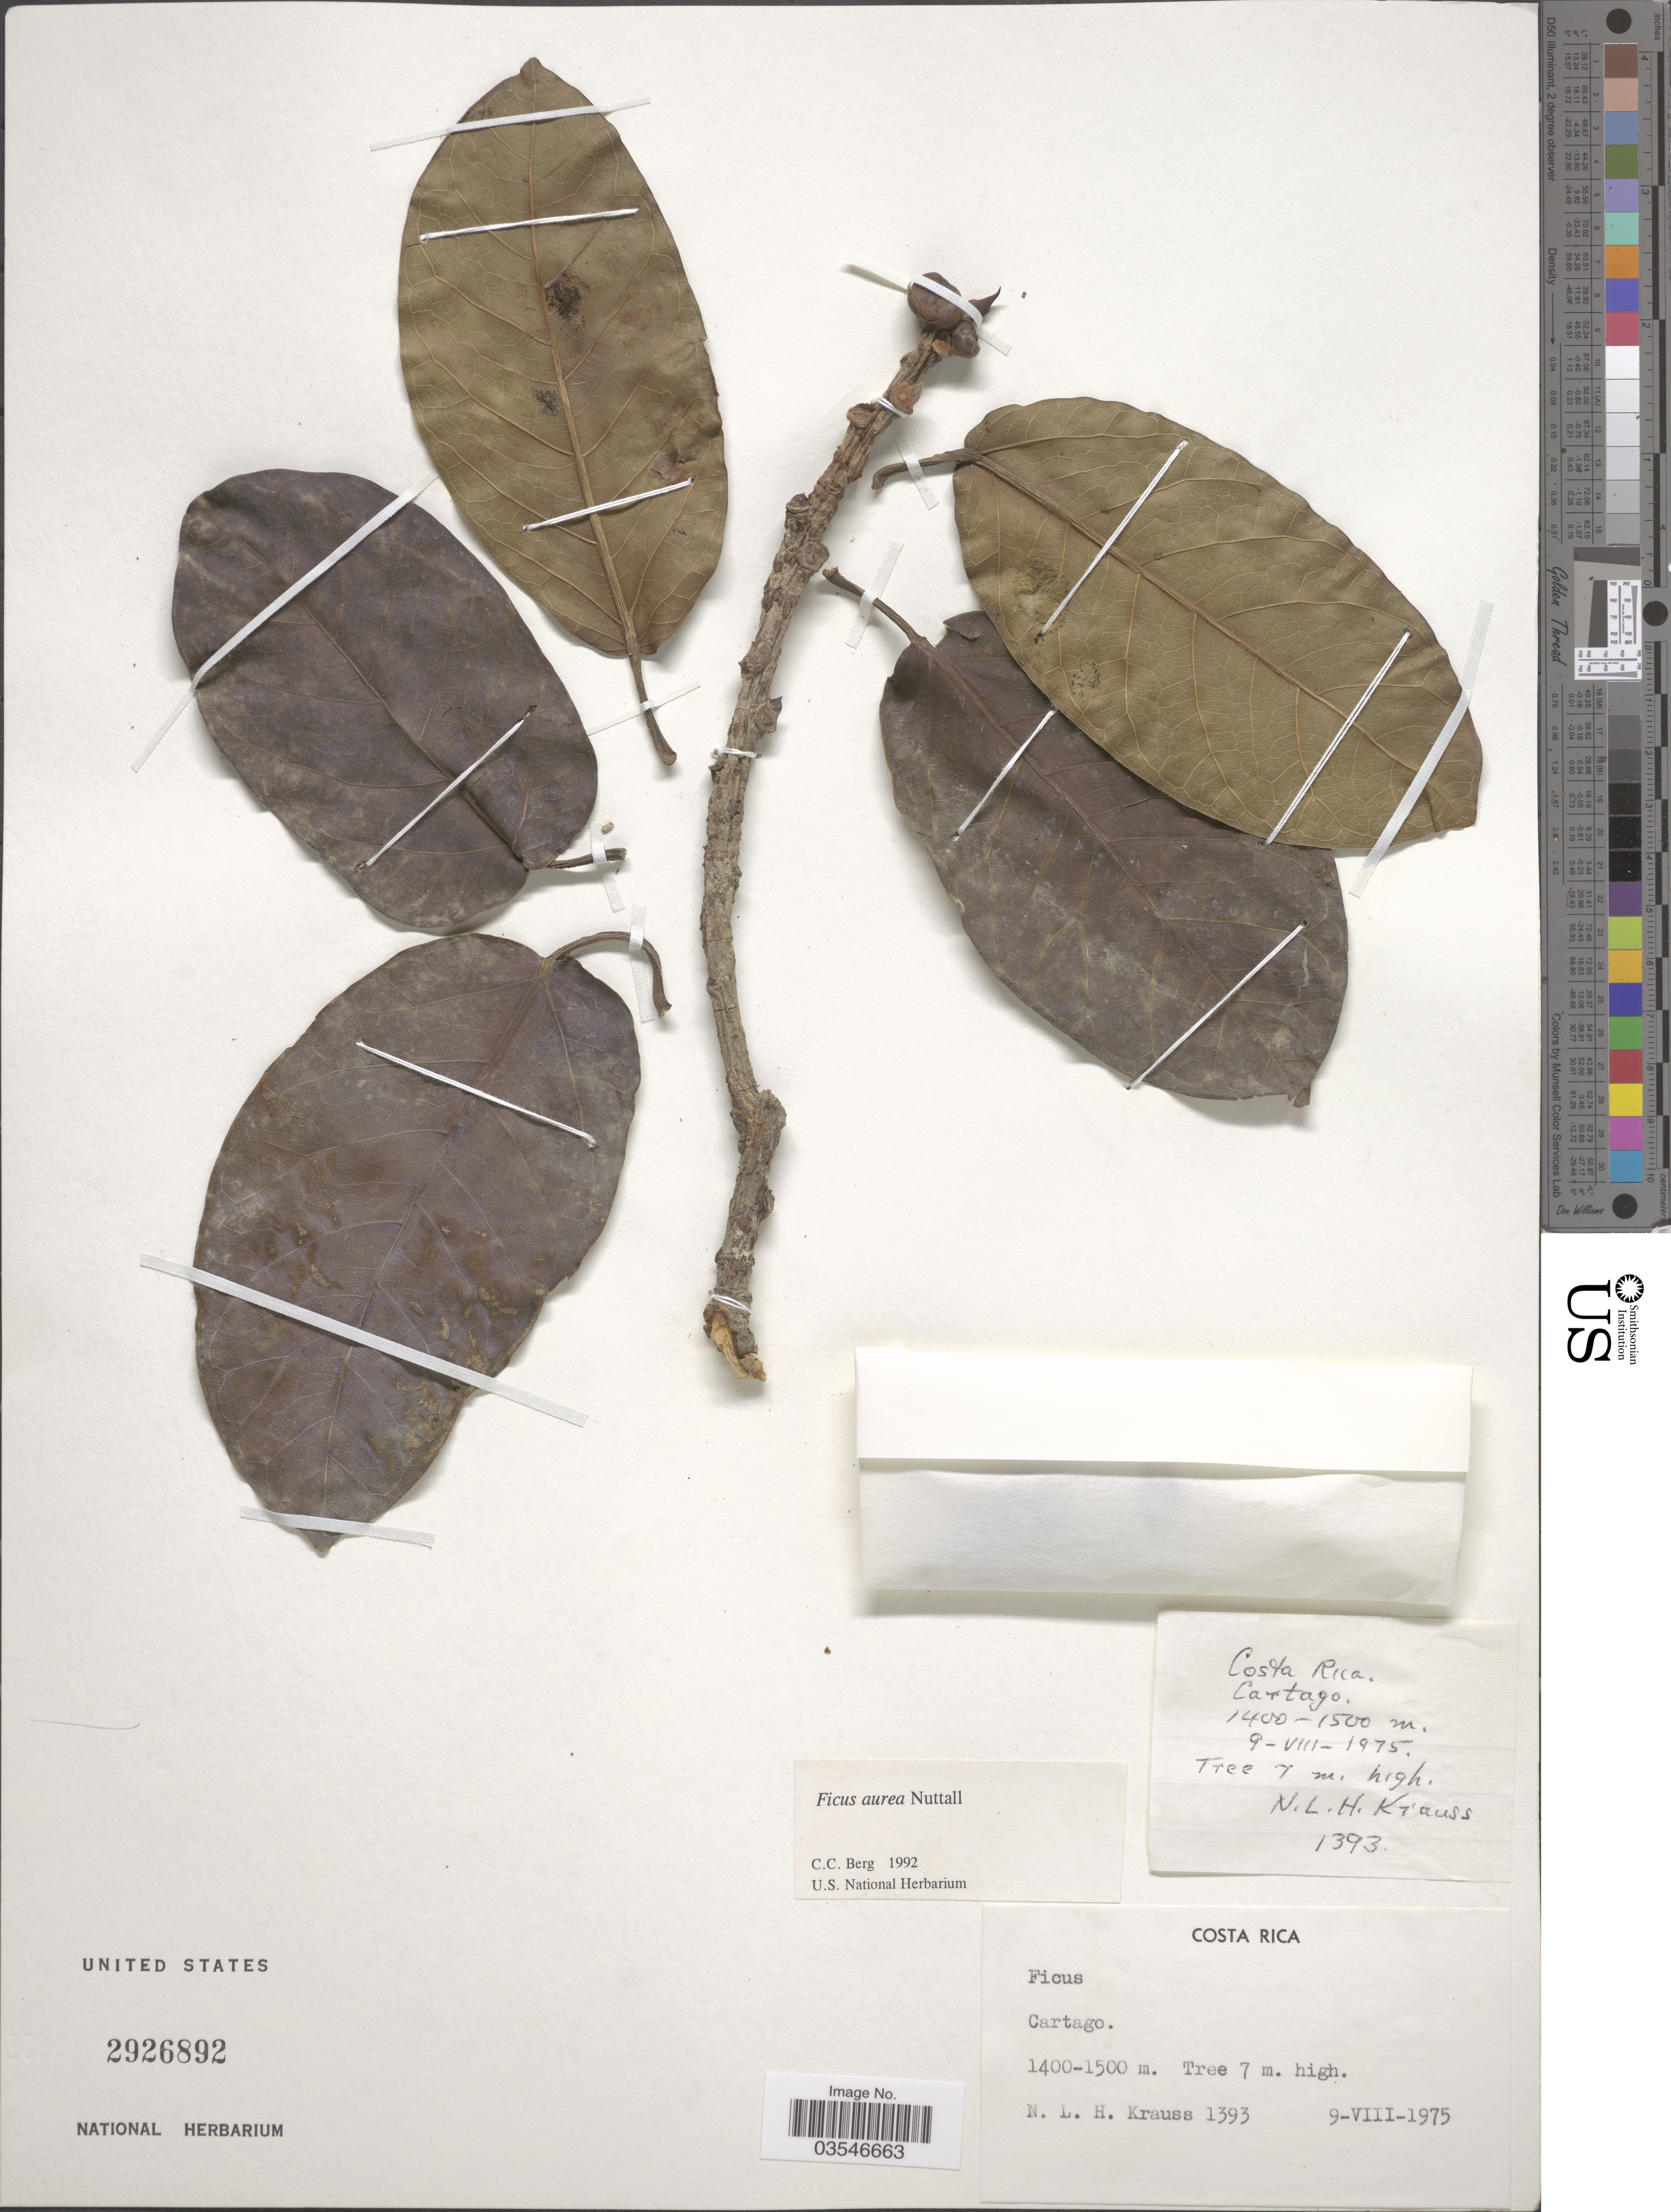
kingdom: Plantae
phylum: Tracheophyta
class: Magnoliopsida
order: Rosales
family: Moraceae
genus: Ficus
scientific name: Ficus aurea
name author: Nutt.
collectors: N. Krauss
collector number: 1393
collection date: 1975-08-09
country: Costa Rica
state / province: Cartago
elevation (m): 1400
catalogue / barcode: US 2926892